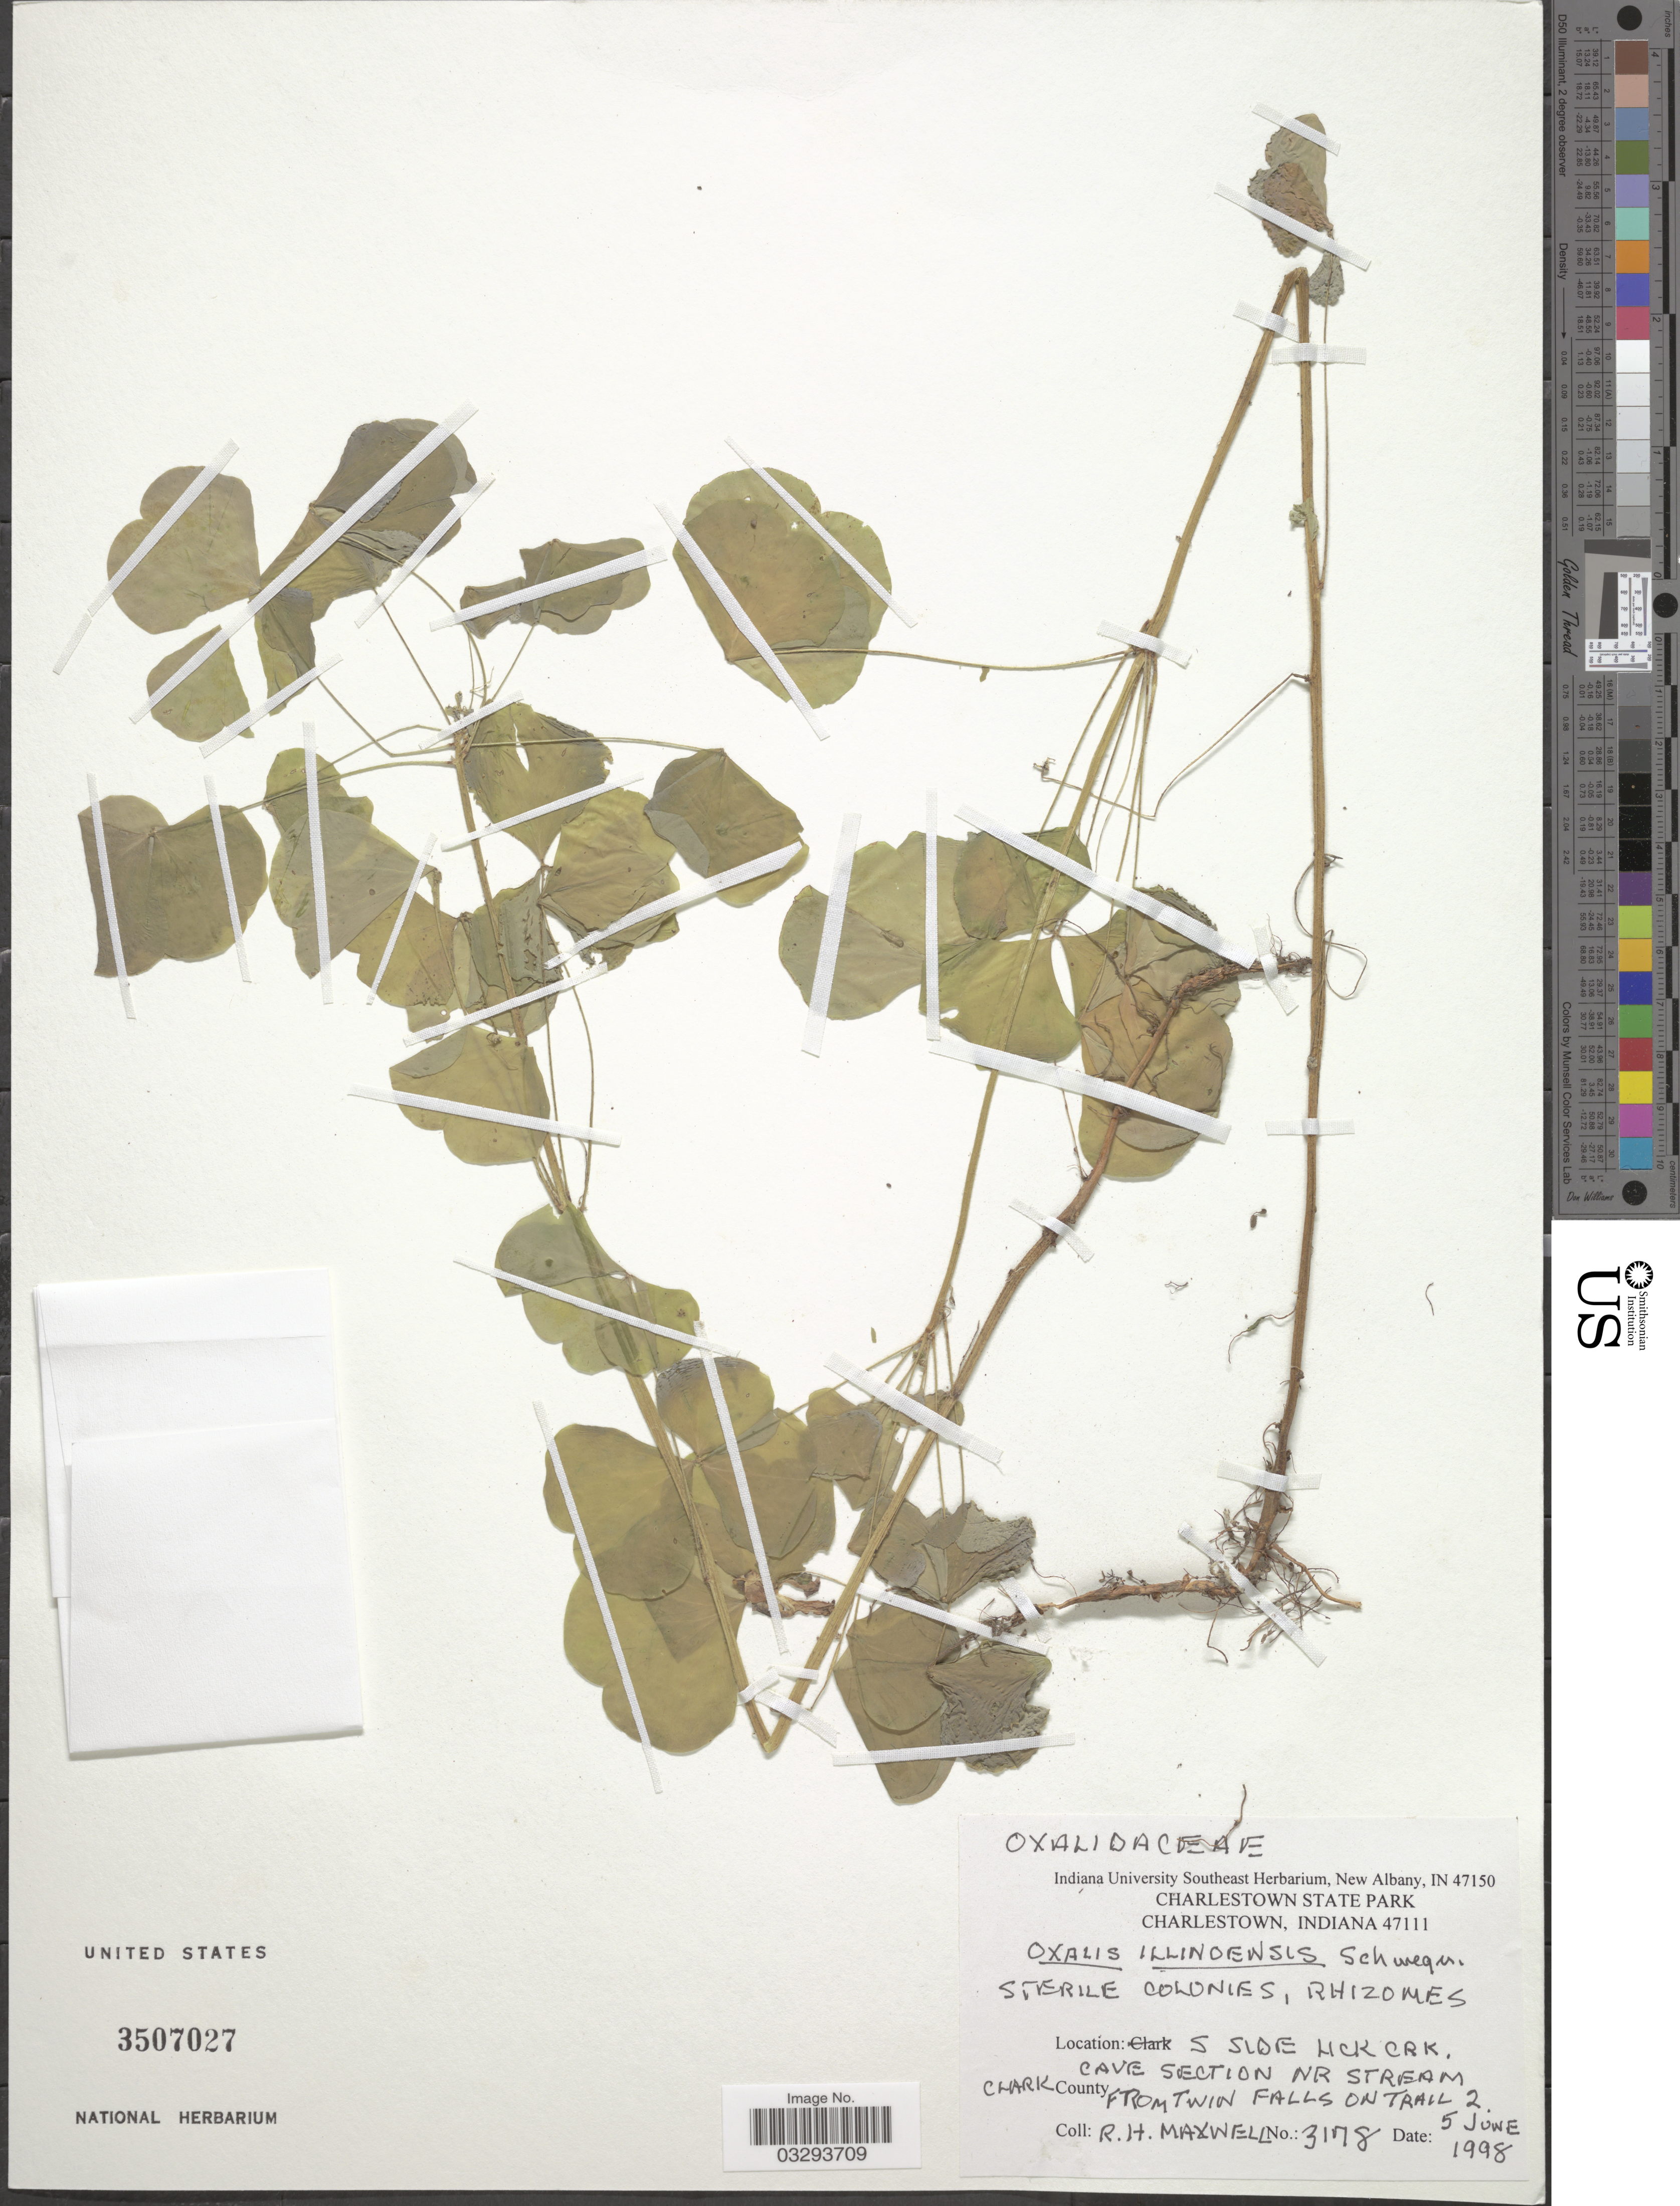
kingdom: Plantae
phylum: Tracheophyta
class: Magnoliopsida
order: Oxalidales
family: Oxalidaceae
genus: Oxalis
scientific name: Oxalis illnoensis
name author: Schwegman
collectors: R. Maxwell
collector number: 3178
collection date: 1998-06-05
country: United States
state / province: Indiana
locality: S side Lick Crk. Cave section nr stream. Clark County from Twin Falls on trail 2.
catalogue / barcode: US 3507027